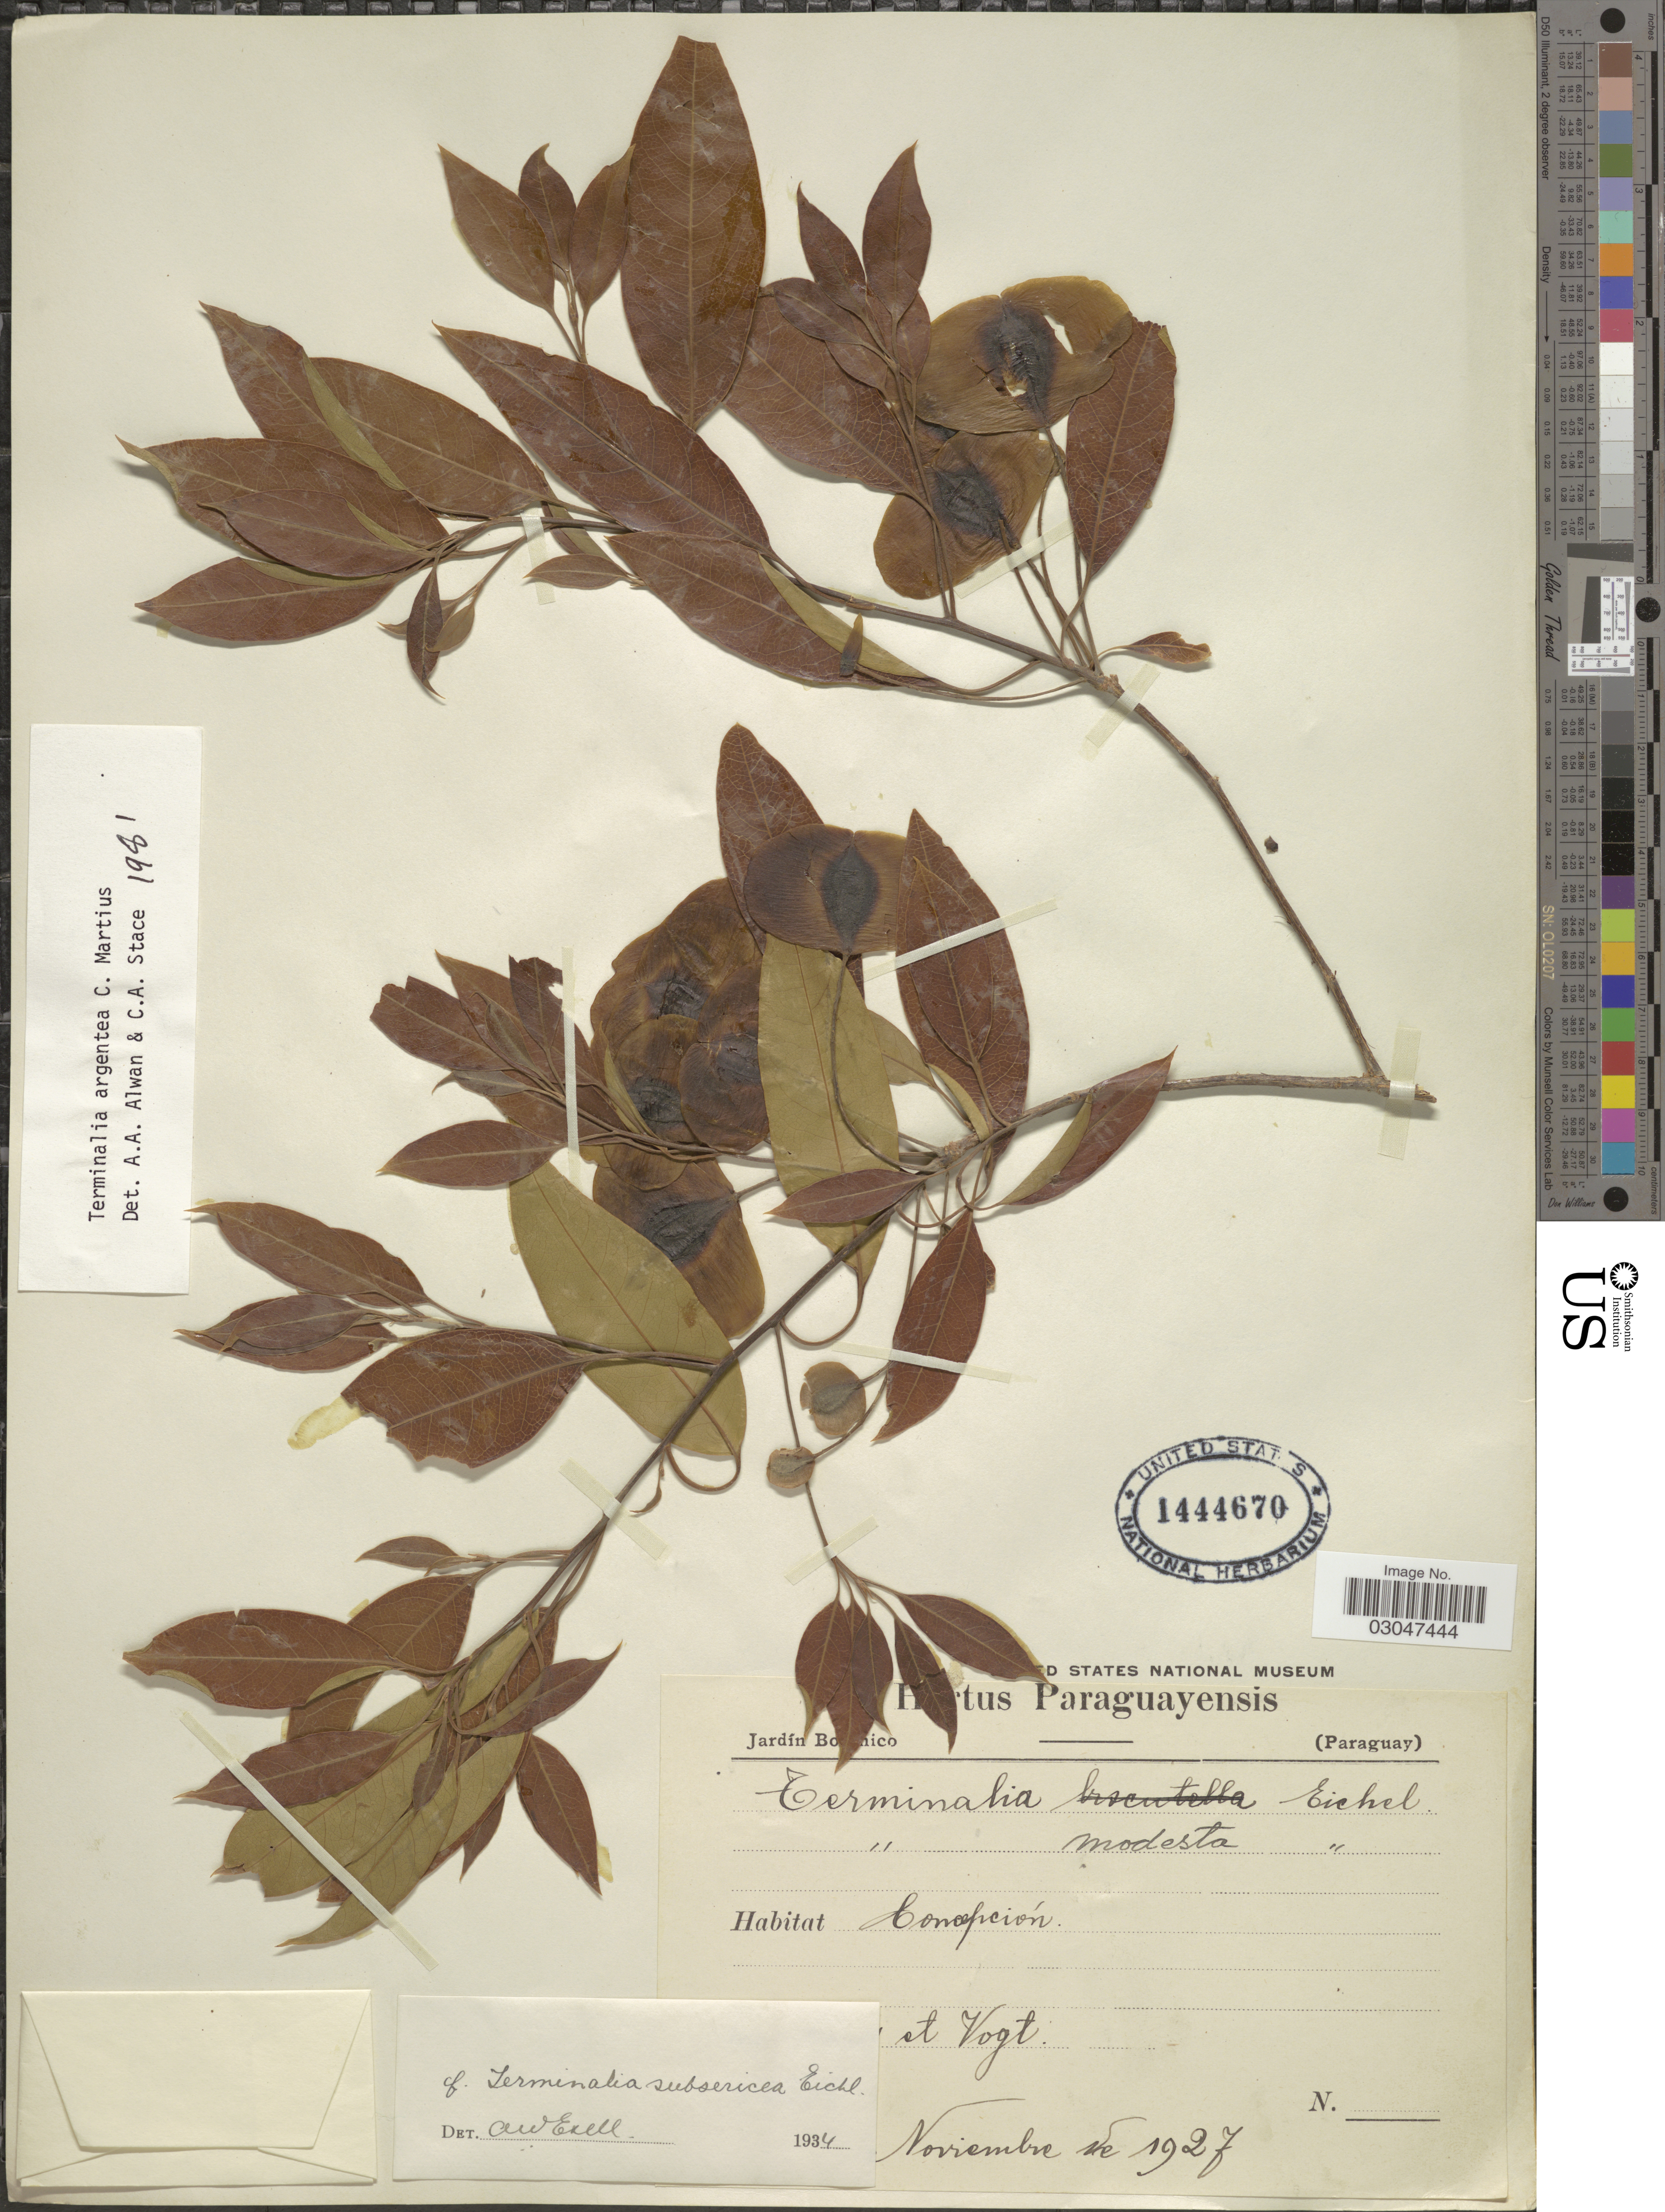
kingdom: Plantae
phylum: Tracheophyta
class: Magnoliopsida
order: Myrtales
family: Combretaceae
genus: Terminalia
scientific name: Terminalia argentea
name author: Mart.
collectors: Collector illegible & Vogt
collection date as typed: ! Noviembre de 1927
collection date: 1927-11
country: Paraguay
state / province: Concepcion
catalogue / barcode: US 1444670